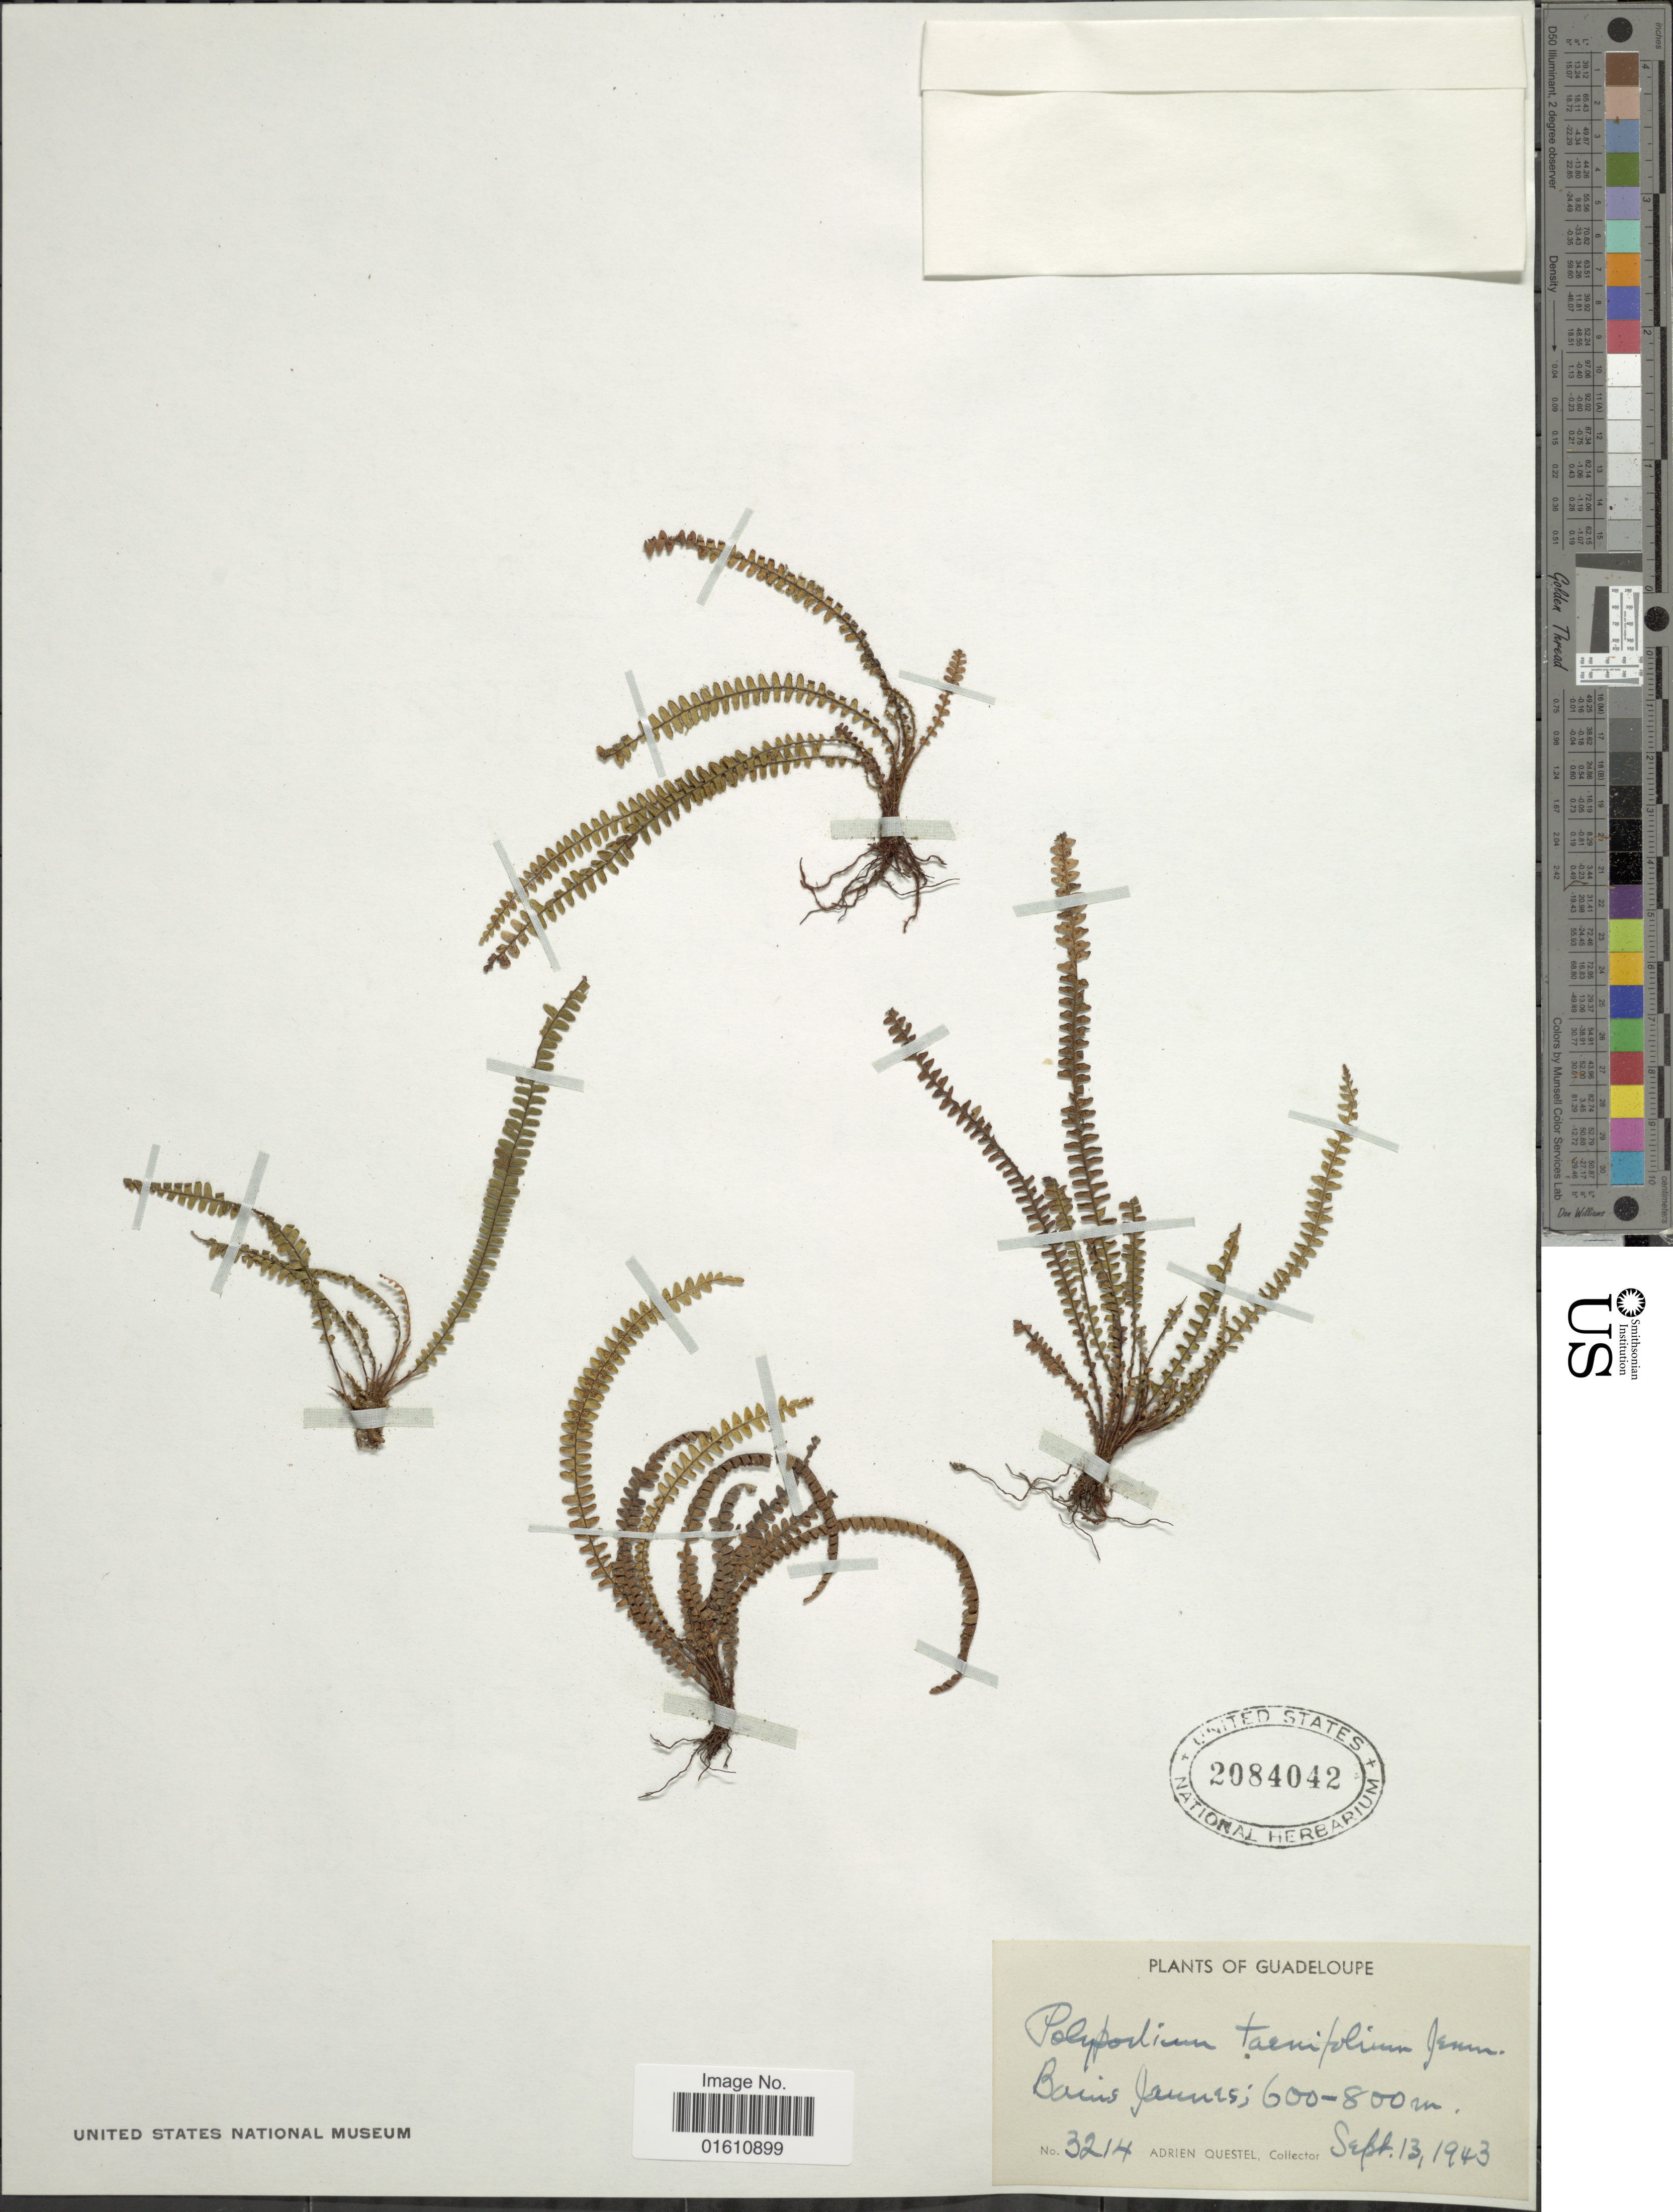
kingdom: Plantae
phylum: Tracheophyta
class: Polypodiopsida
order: Polypodiales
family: Polypodiaceae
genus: Moranopteris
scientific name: Moranopteris taenifolia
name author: (Jenman) R. Y. Hirai & J. Prado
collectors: A. Questel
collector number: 3214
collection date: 1943-09-13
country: Guadeloupe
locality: Bains Jaunes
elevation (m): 600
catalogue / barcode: US 2084042